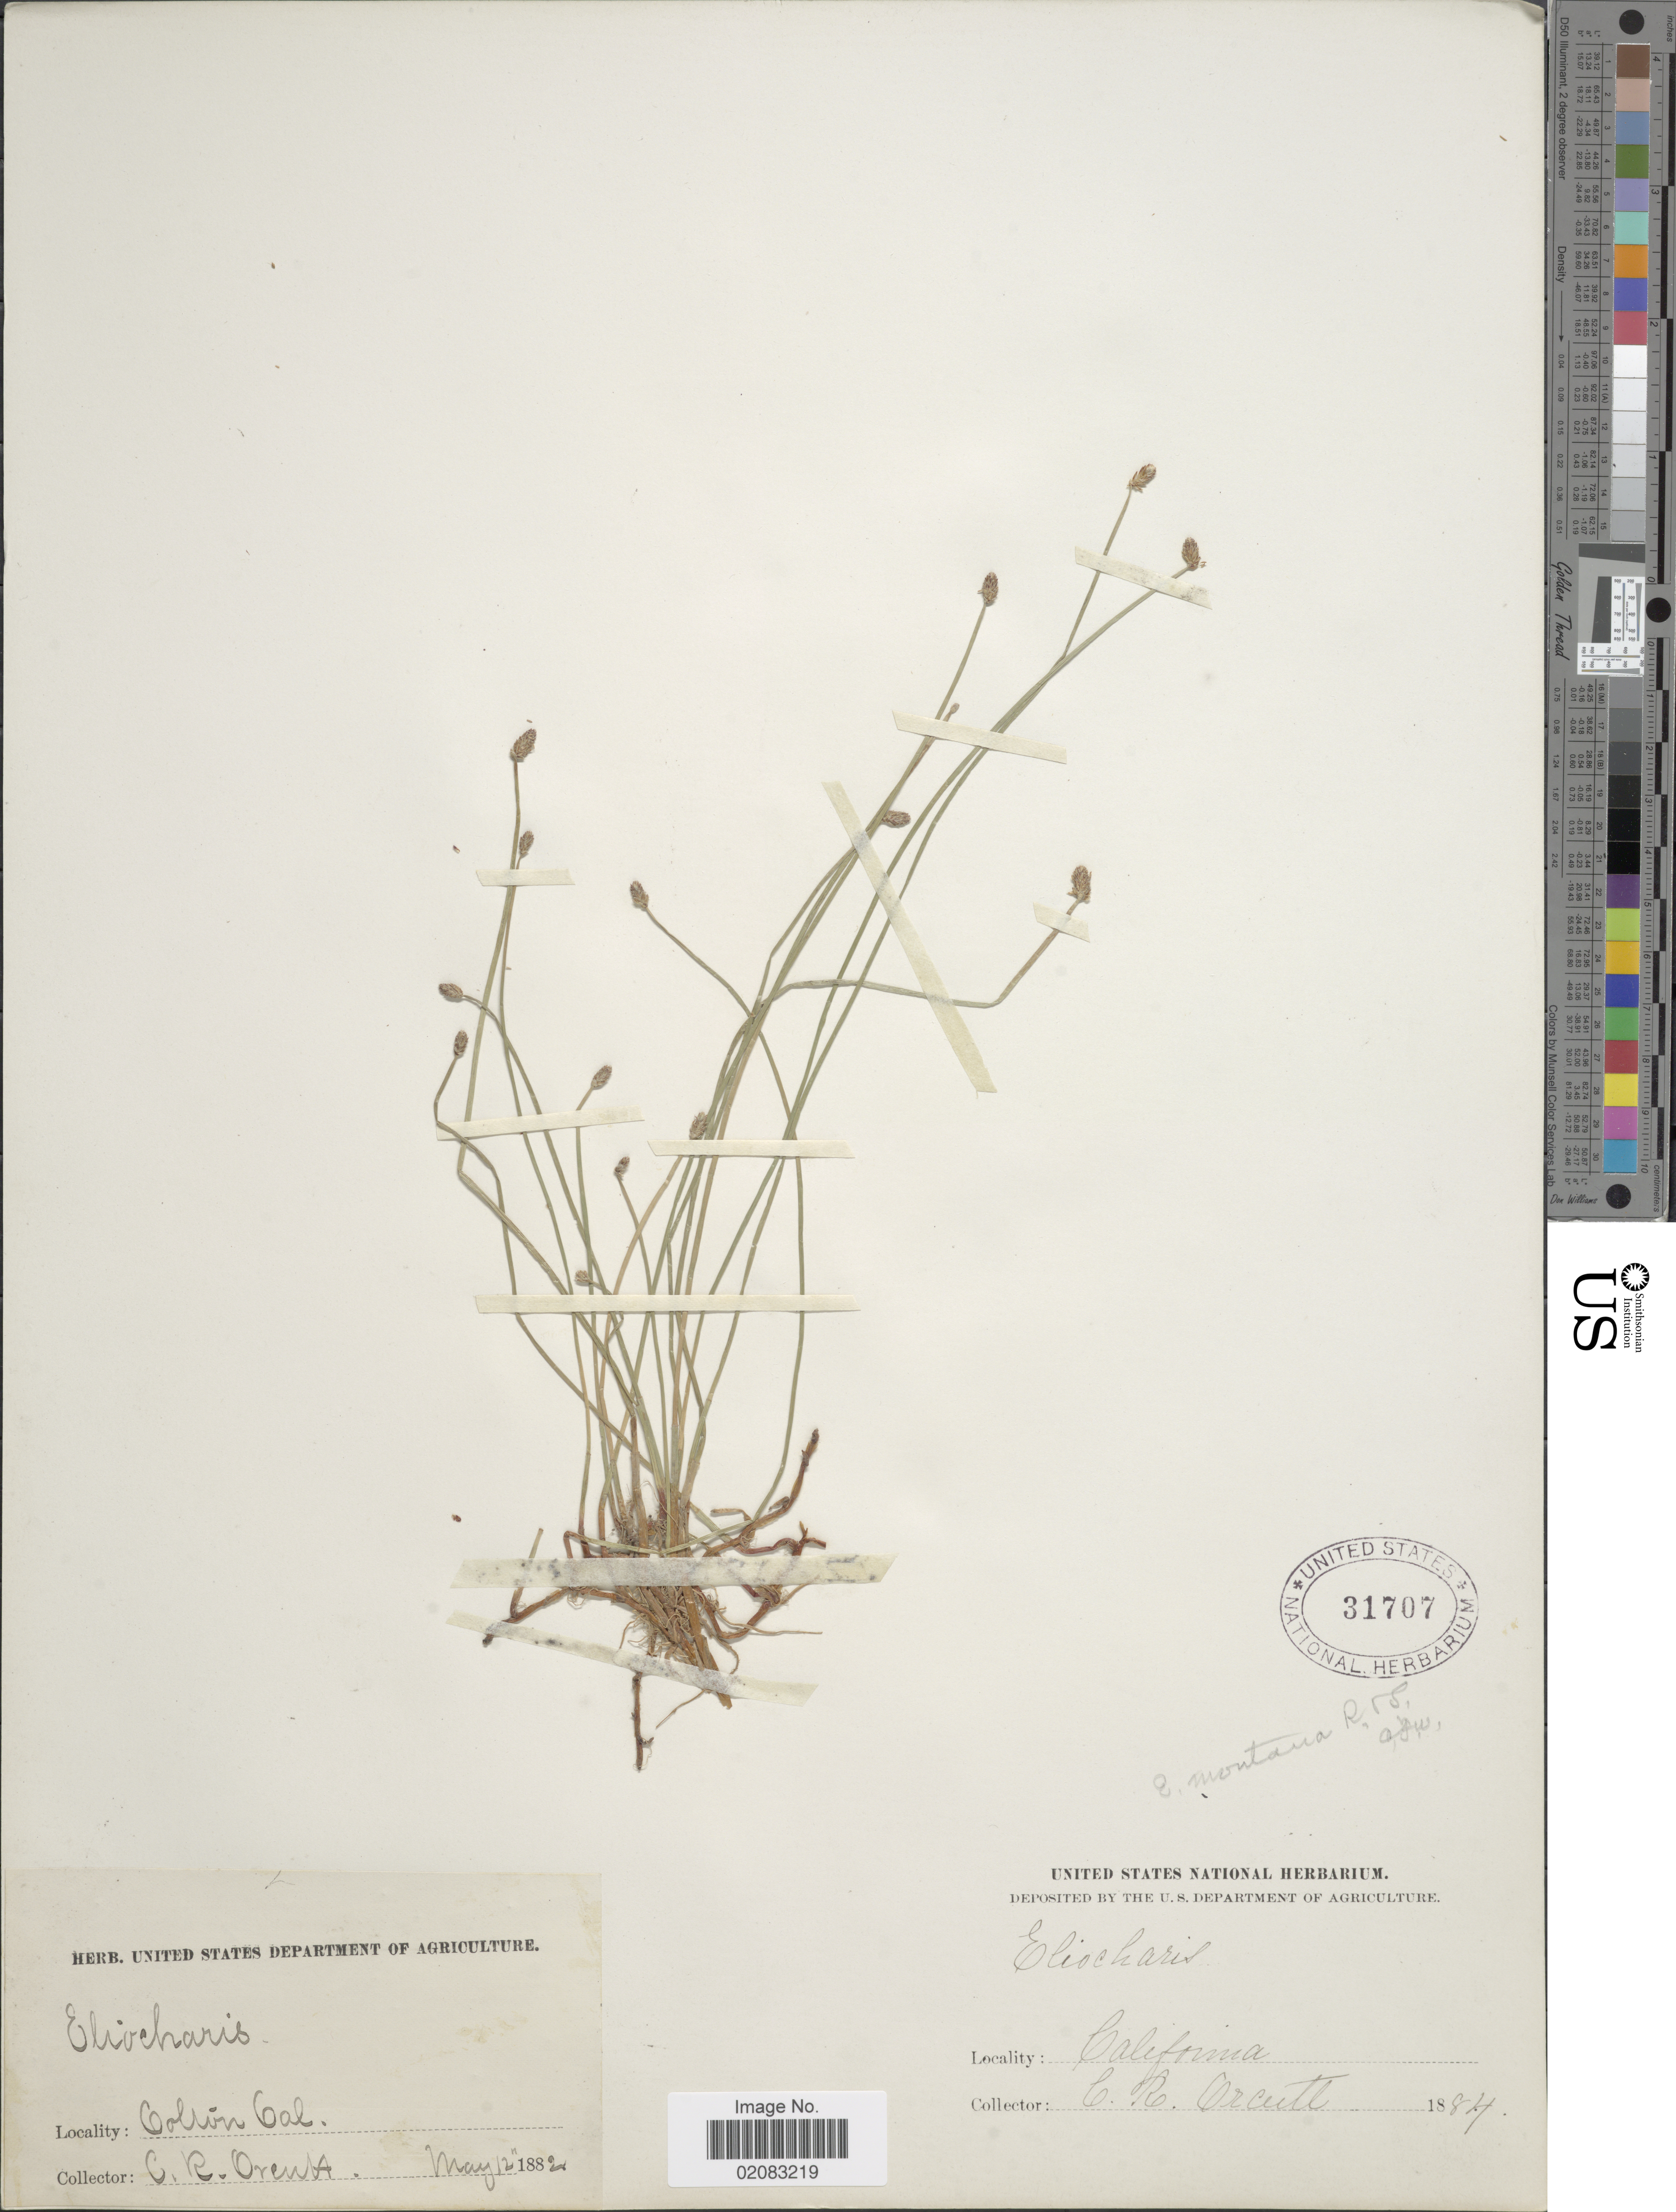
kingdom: Plantae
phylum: Tracheophyta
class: Liliopsida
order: Poales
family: Cyperaceae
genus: Eleocharis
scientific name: Eleocharis montevidensis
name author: Kunth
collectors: C. R. Orcutt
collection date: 1884-05-12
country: United States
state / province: California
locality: Colton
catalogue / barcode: US 31707